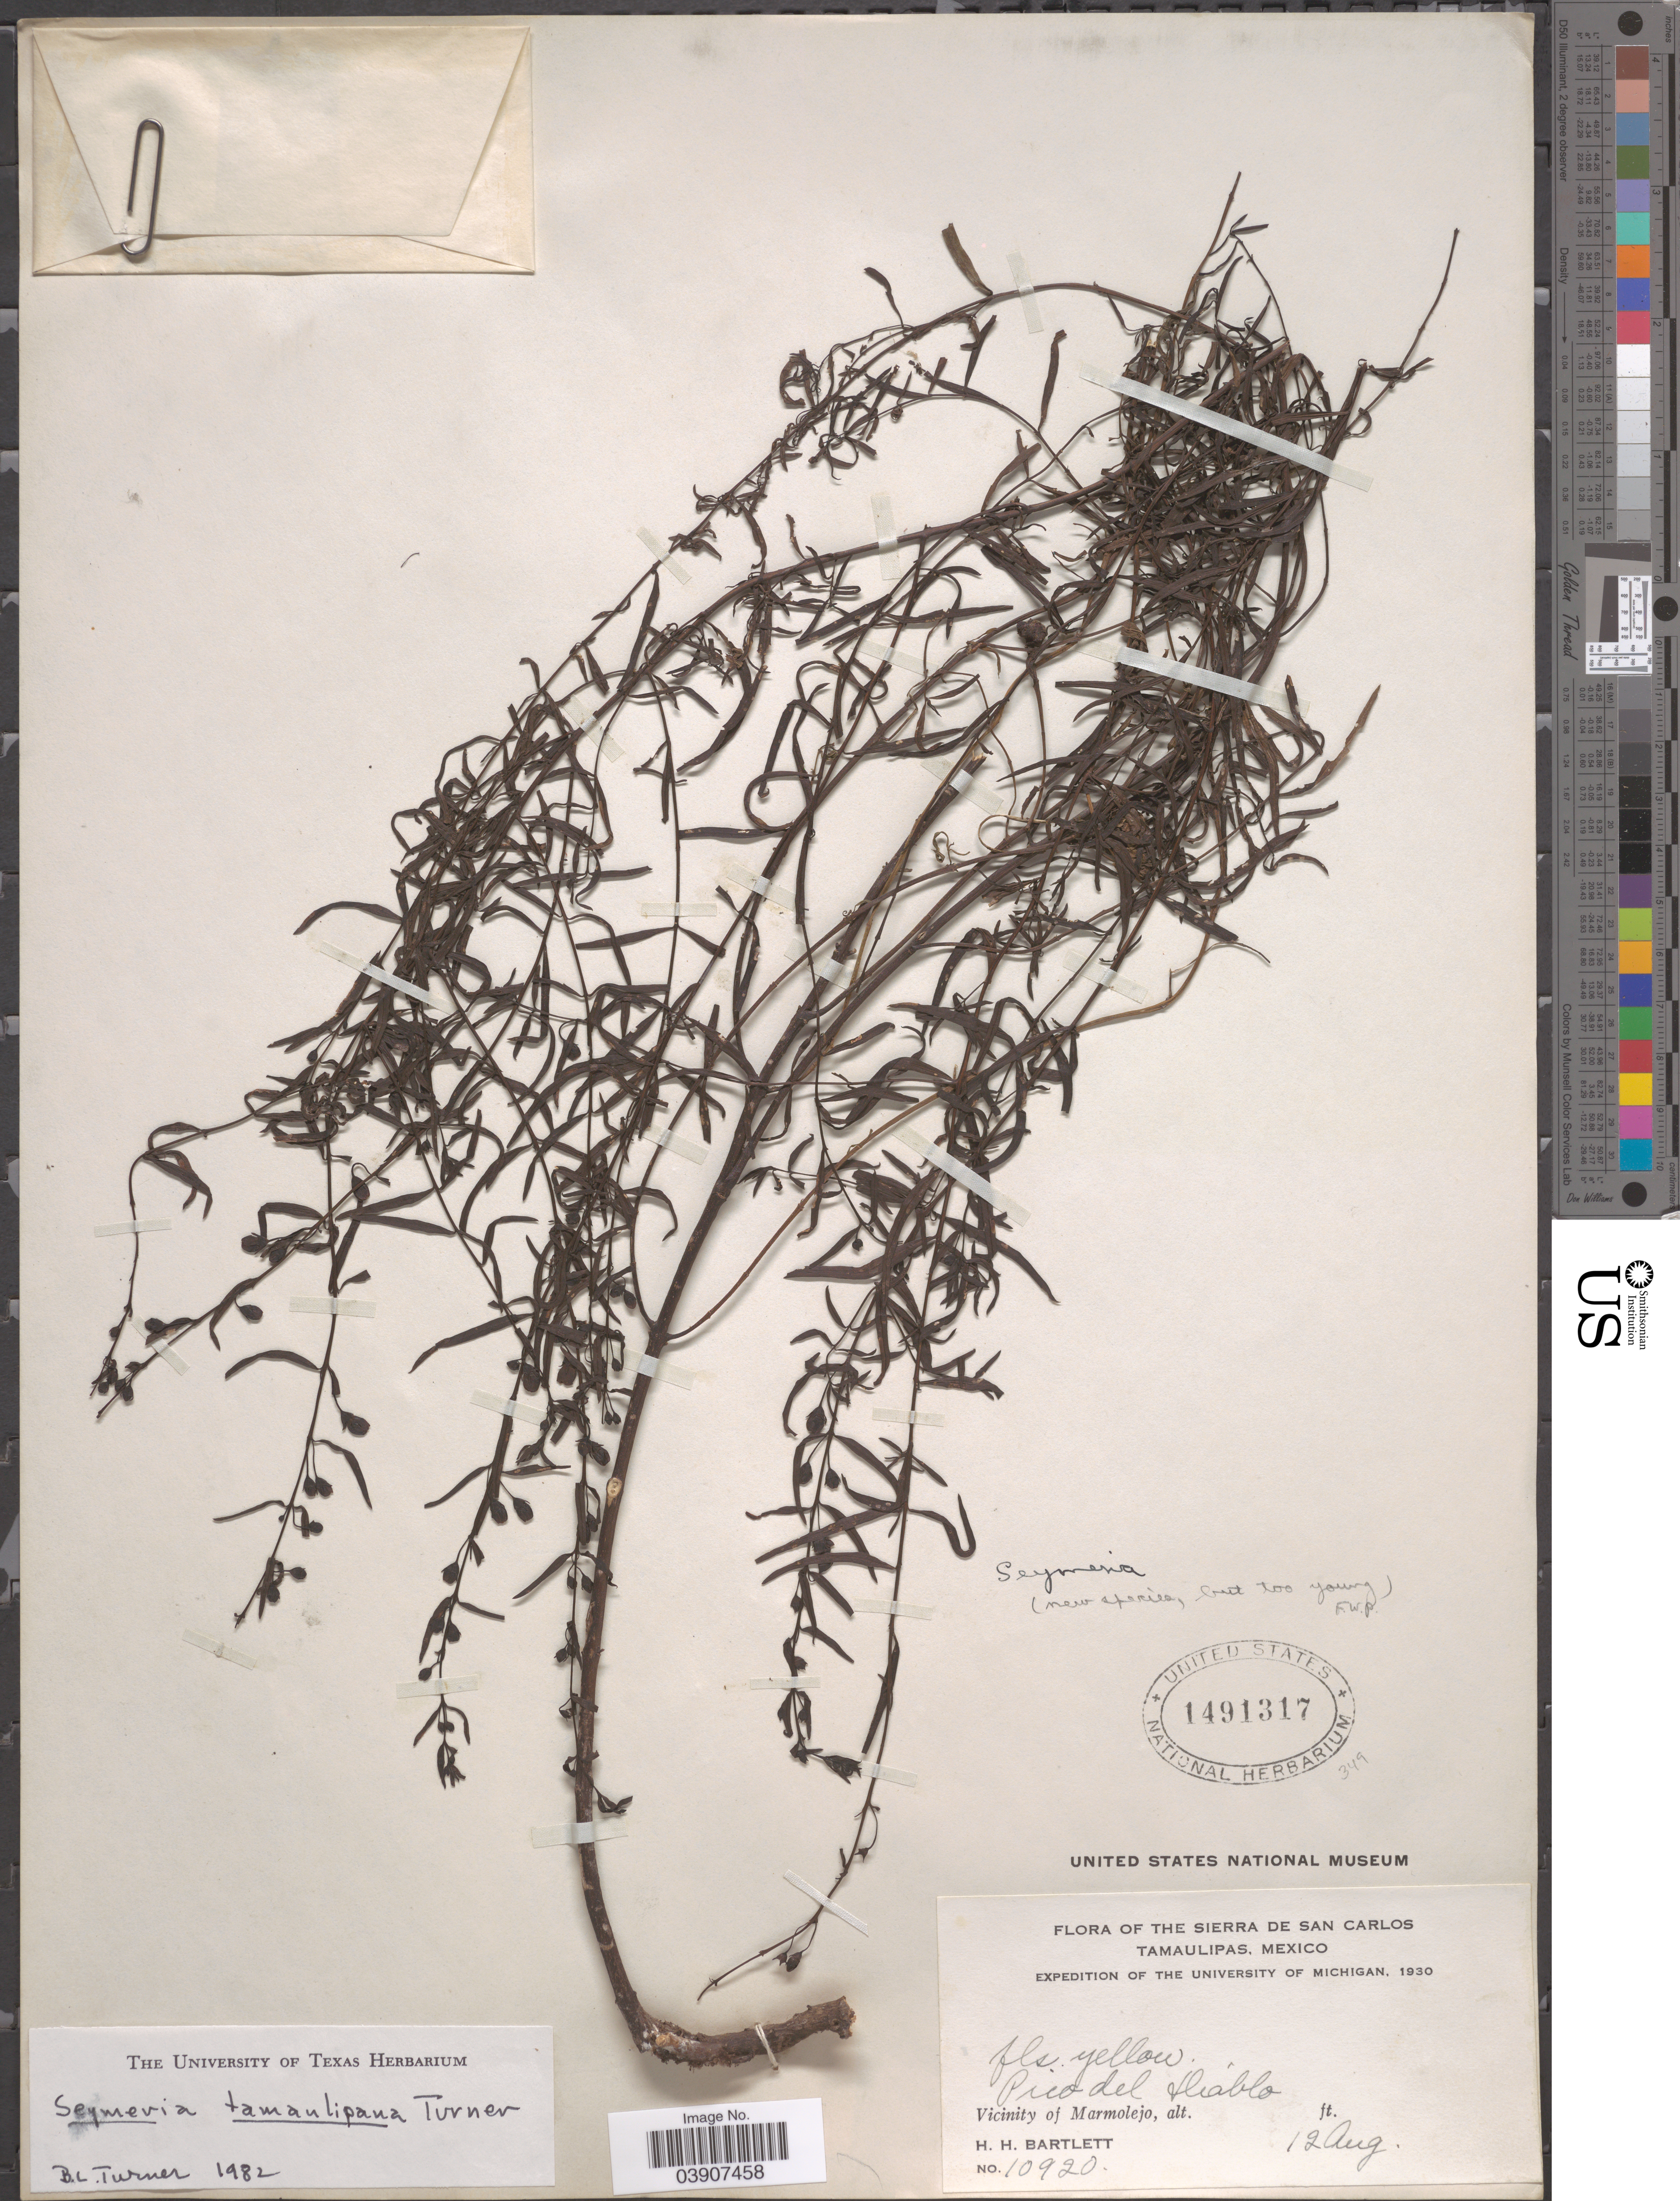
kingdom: Plantae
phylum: Tracheophyta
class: Magnoliopsida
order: Lamiales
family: Orobanchaceae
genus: Seymeria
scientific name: Seymeria tamaulipana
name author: B.L. Turner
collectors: H. H. Bartlett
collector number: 10920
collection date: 1930-08-12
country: Mexico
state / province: Tamaulipas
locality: Sierra de San carlos. Pico del Piablo. Vicinity of Marmolejo.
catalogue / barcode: US 1491317